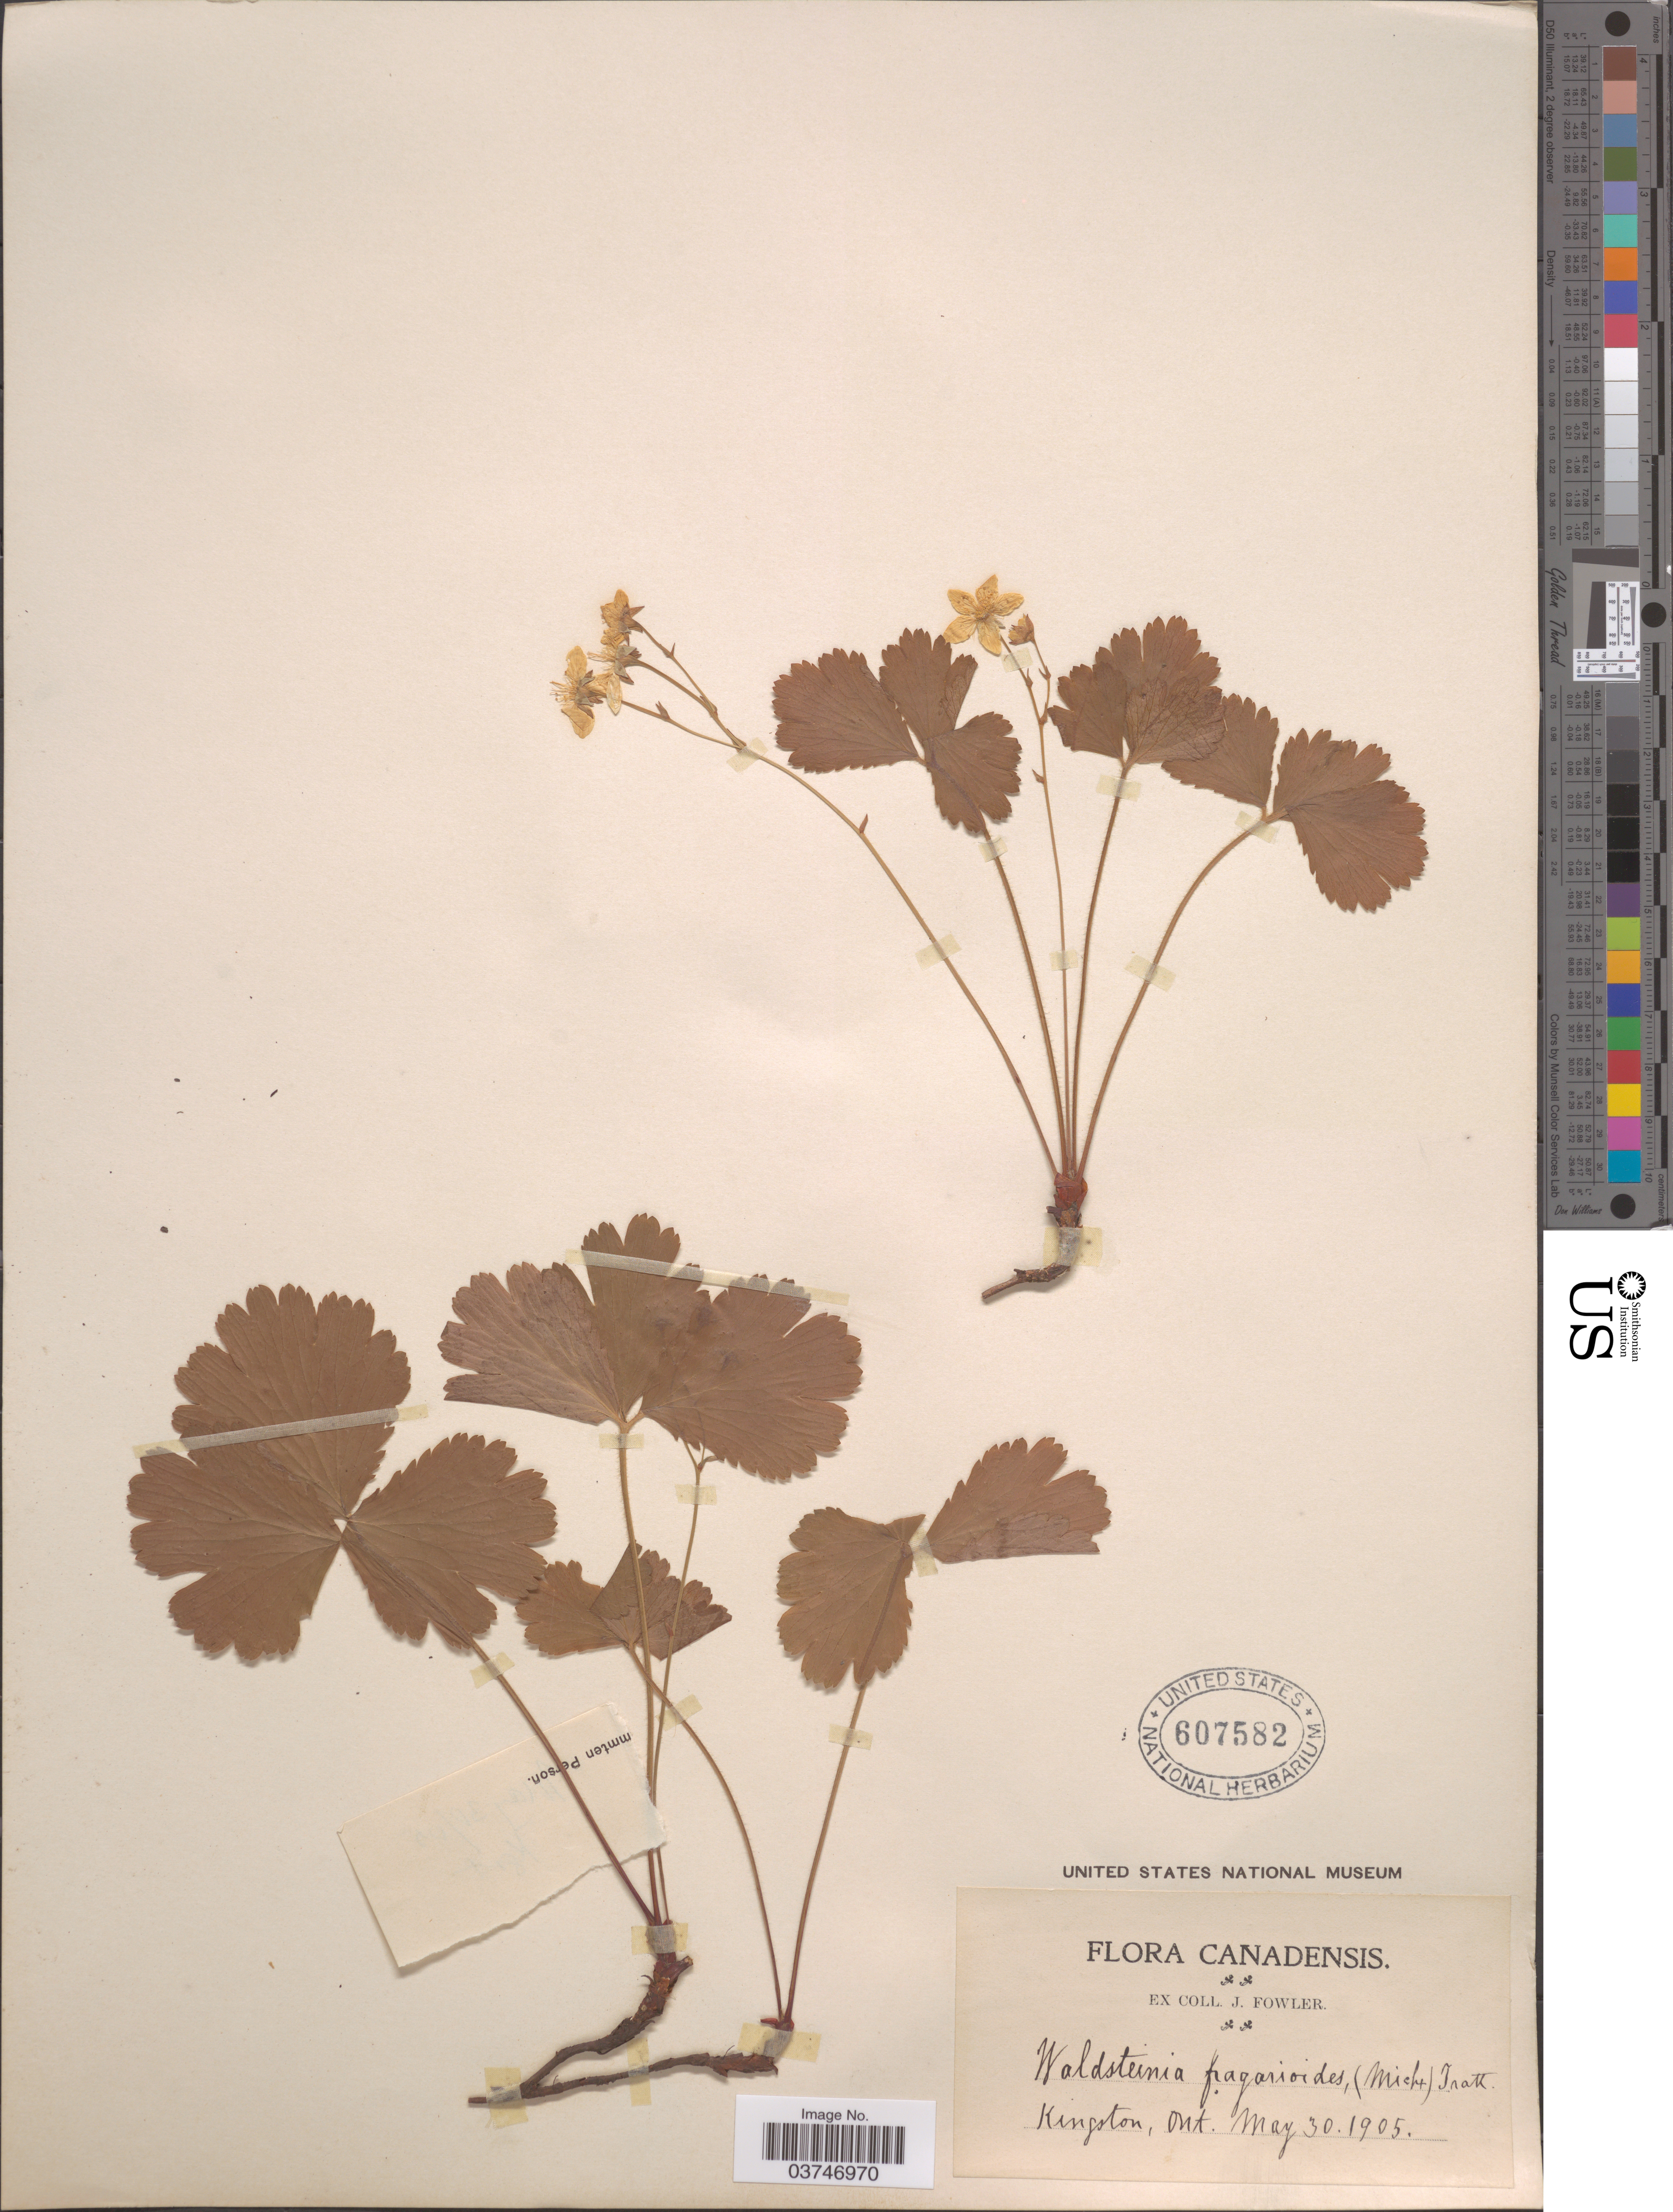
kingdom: Plantae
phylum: Tracheophyta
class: Magnoliopsida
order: Rosales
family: Rosaceae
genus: Waldsteinia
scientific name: Waldsteinia fragarioides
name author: (Michx.) Tratt.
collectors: J. Fowler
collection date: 1905-05-30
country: Canada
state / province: Ontario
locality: Kingston.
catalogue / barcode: US 607582